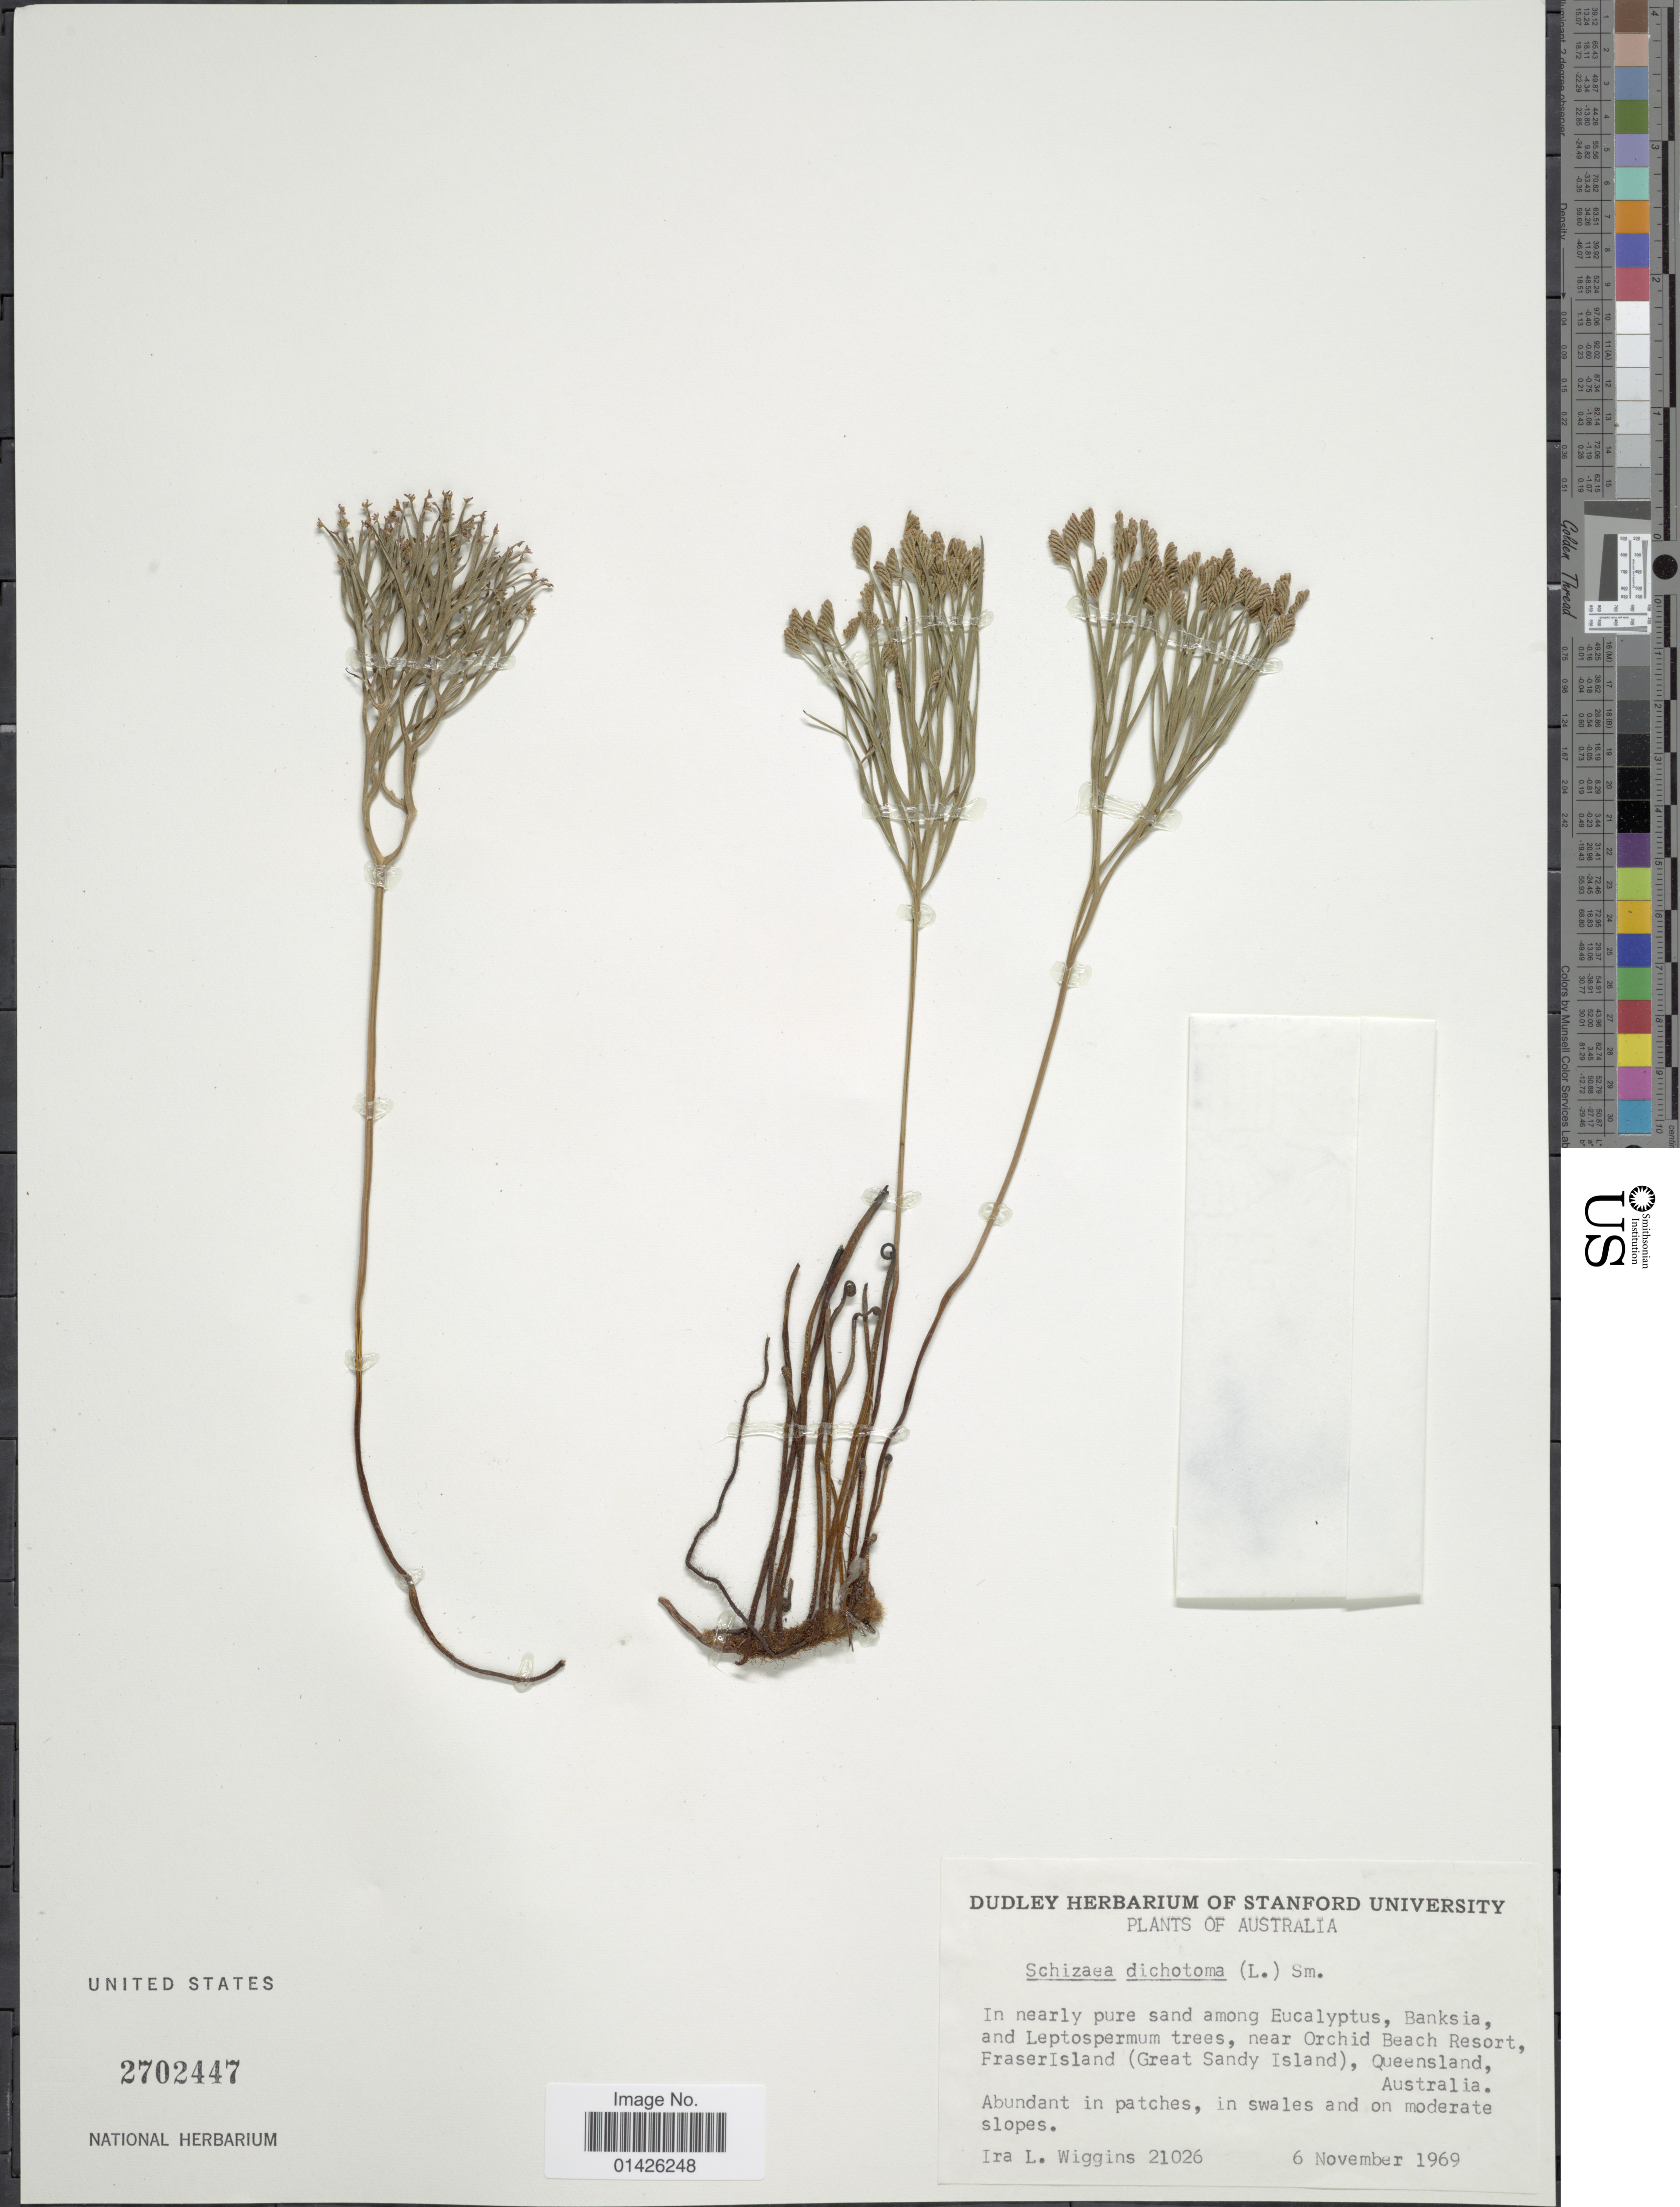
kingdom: Plantae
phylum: Tracheophyta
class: Polypodiopsida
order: Schizaeales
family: Schizaeaceae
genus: Schizaea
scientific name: Schizaea dichotoma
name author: (L.) J. Sm.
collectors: I. L. Wiggins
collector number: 21026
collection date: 1969-11-06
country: Australia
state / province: Queensland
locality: Near Orchid Beach Resort, FraserIsland (Great Sandy Island)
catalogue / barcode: US 2702447